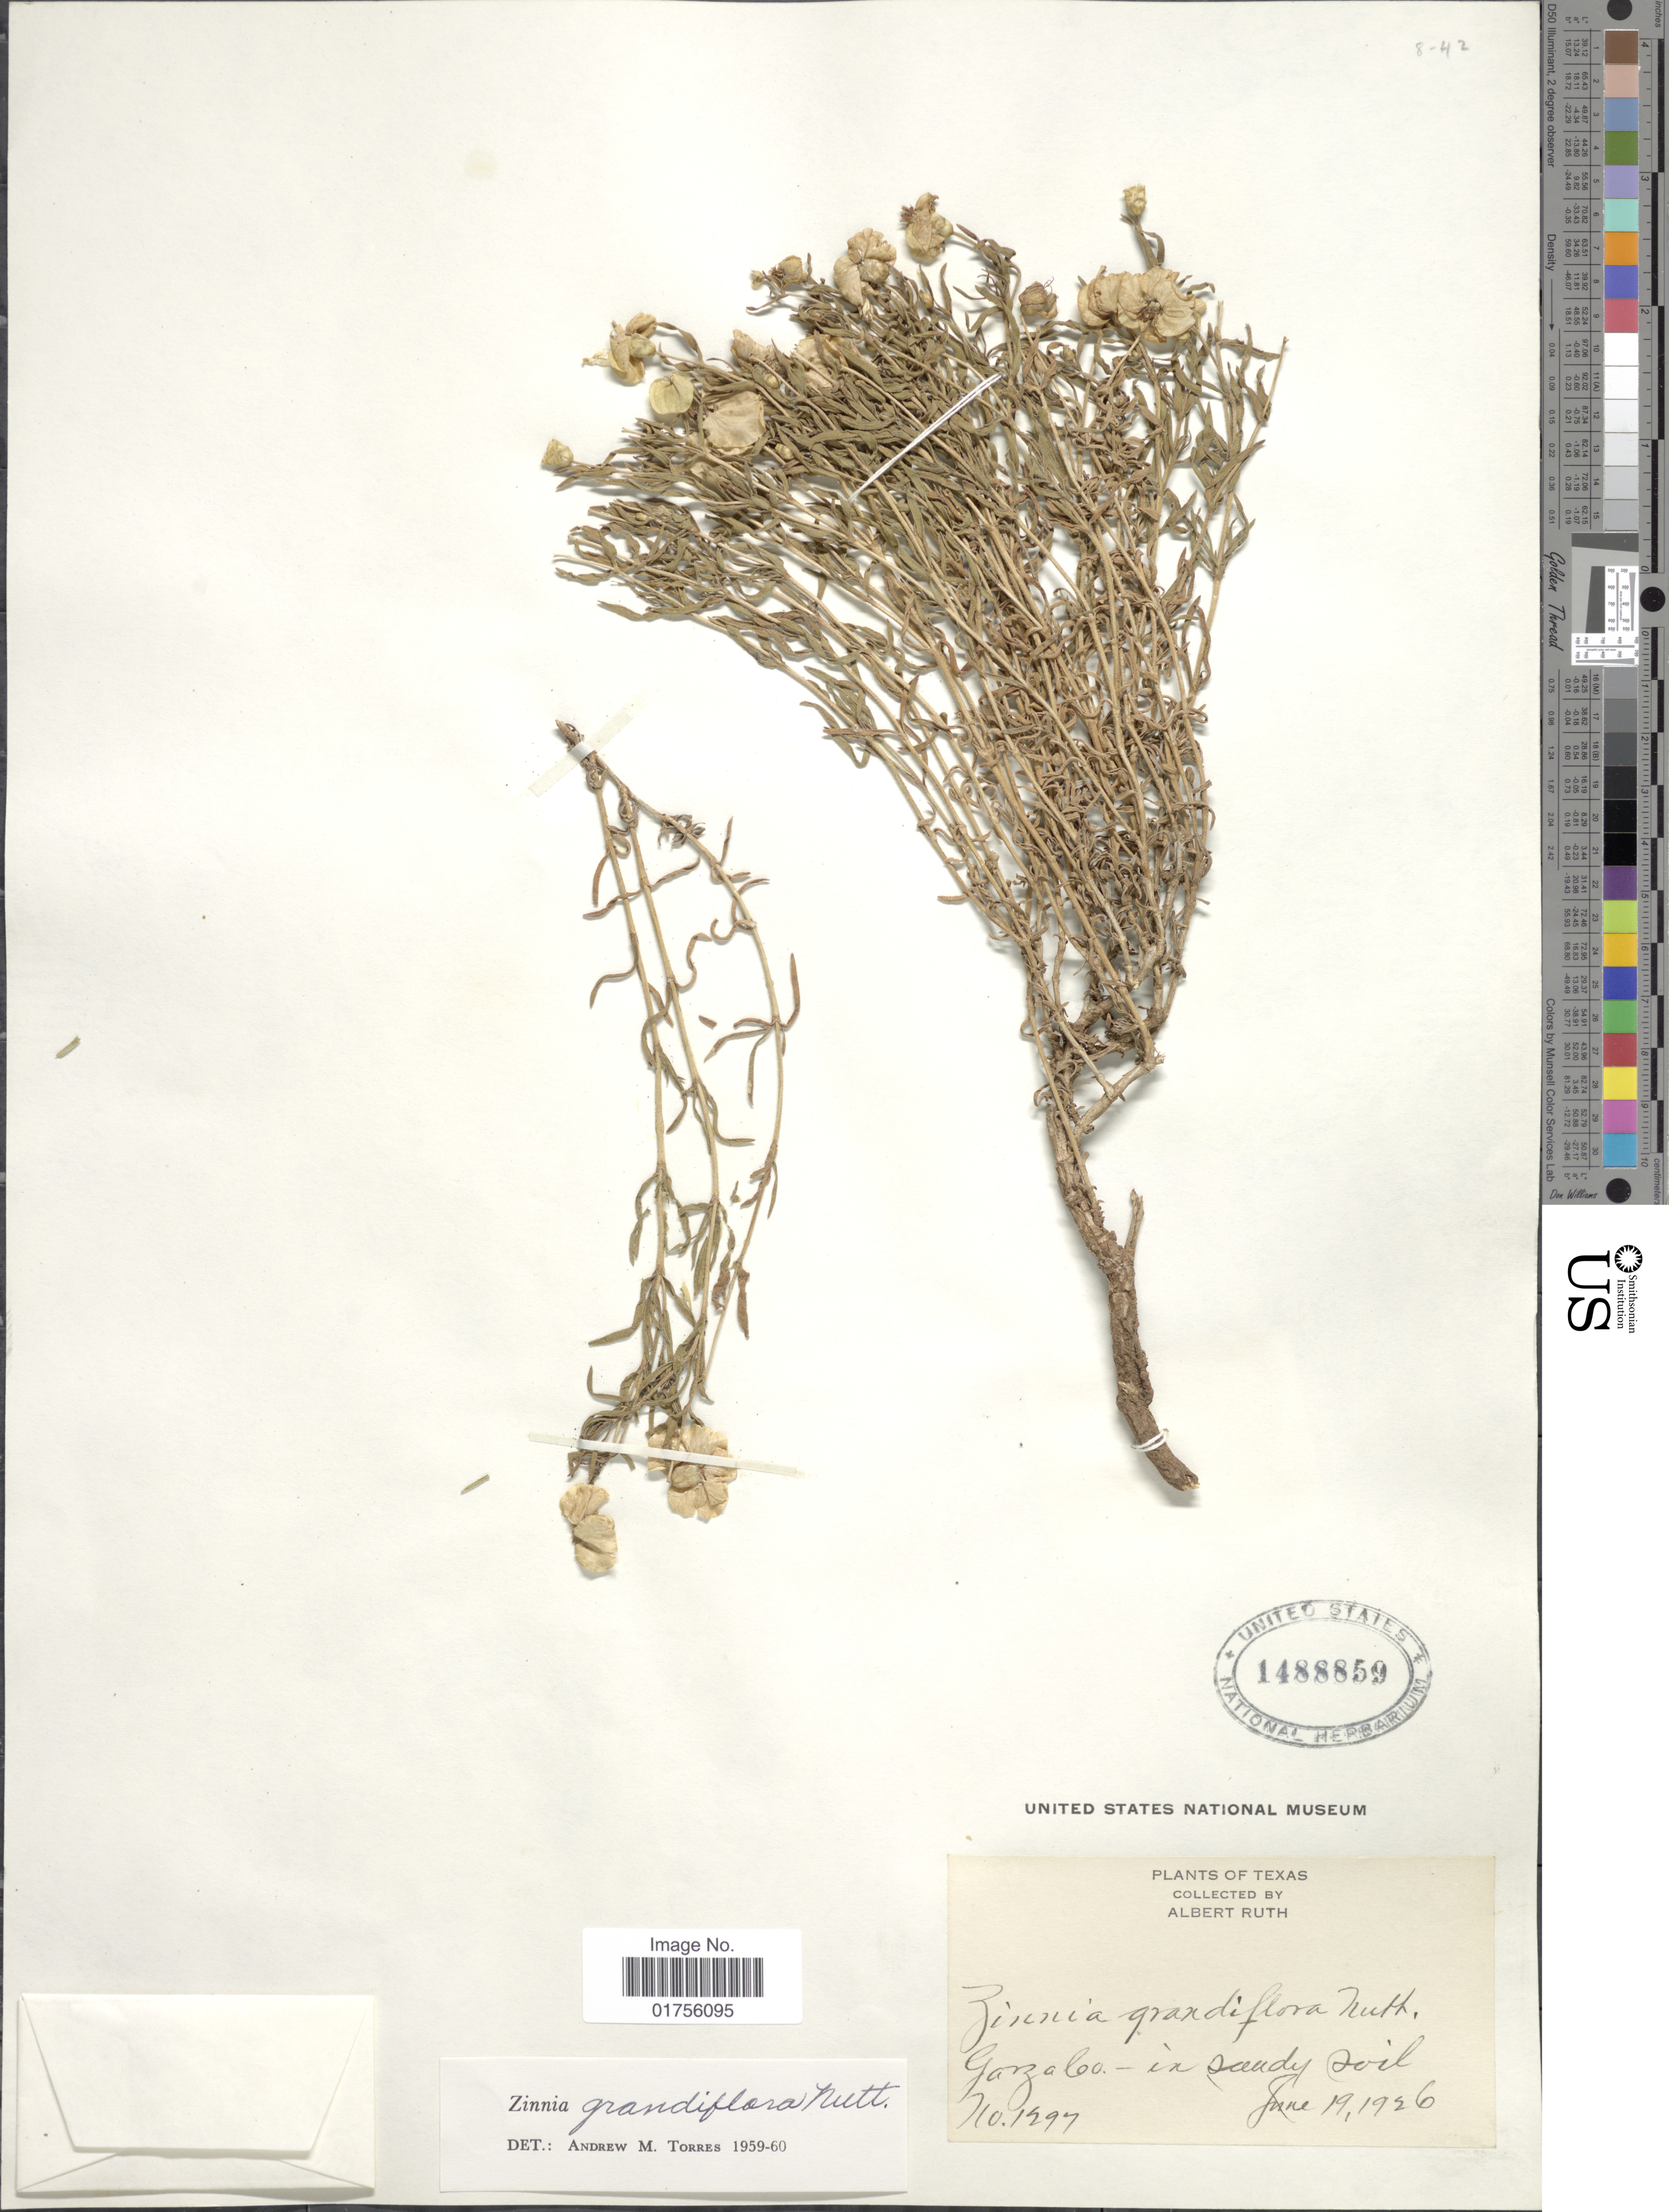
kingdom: Plantae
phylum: Tracheophyta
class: Magnoliopsida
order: Asterales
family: Asteraceae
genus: Zinnia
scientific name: Zinnia grandiflora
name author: Nutt.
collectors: A. Ruth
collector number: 1297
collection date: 1926-06-19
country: United States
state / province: Texas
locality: Garza Co.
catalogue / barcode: US 1488859